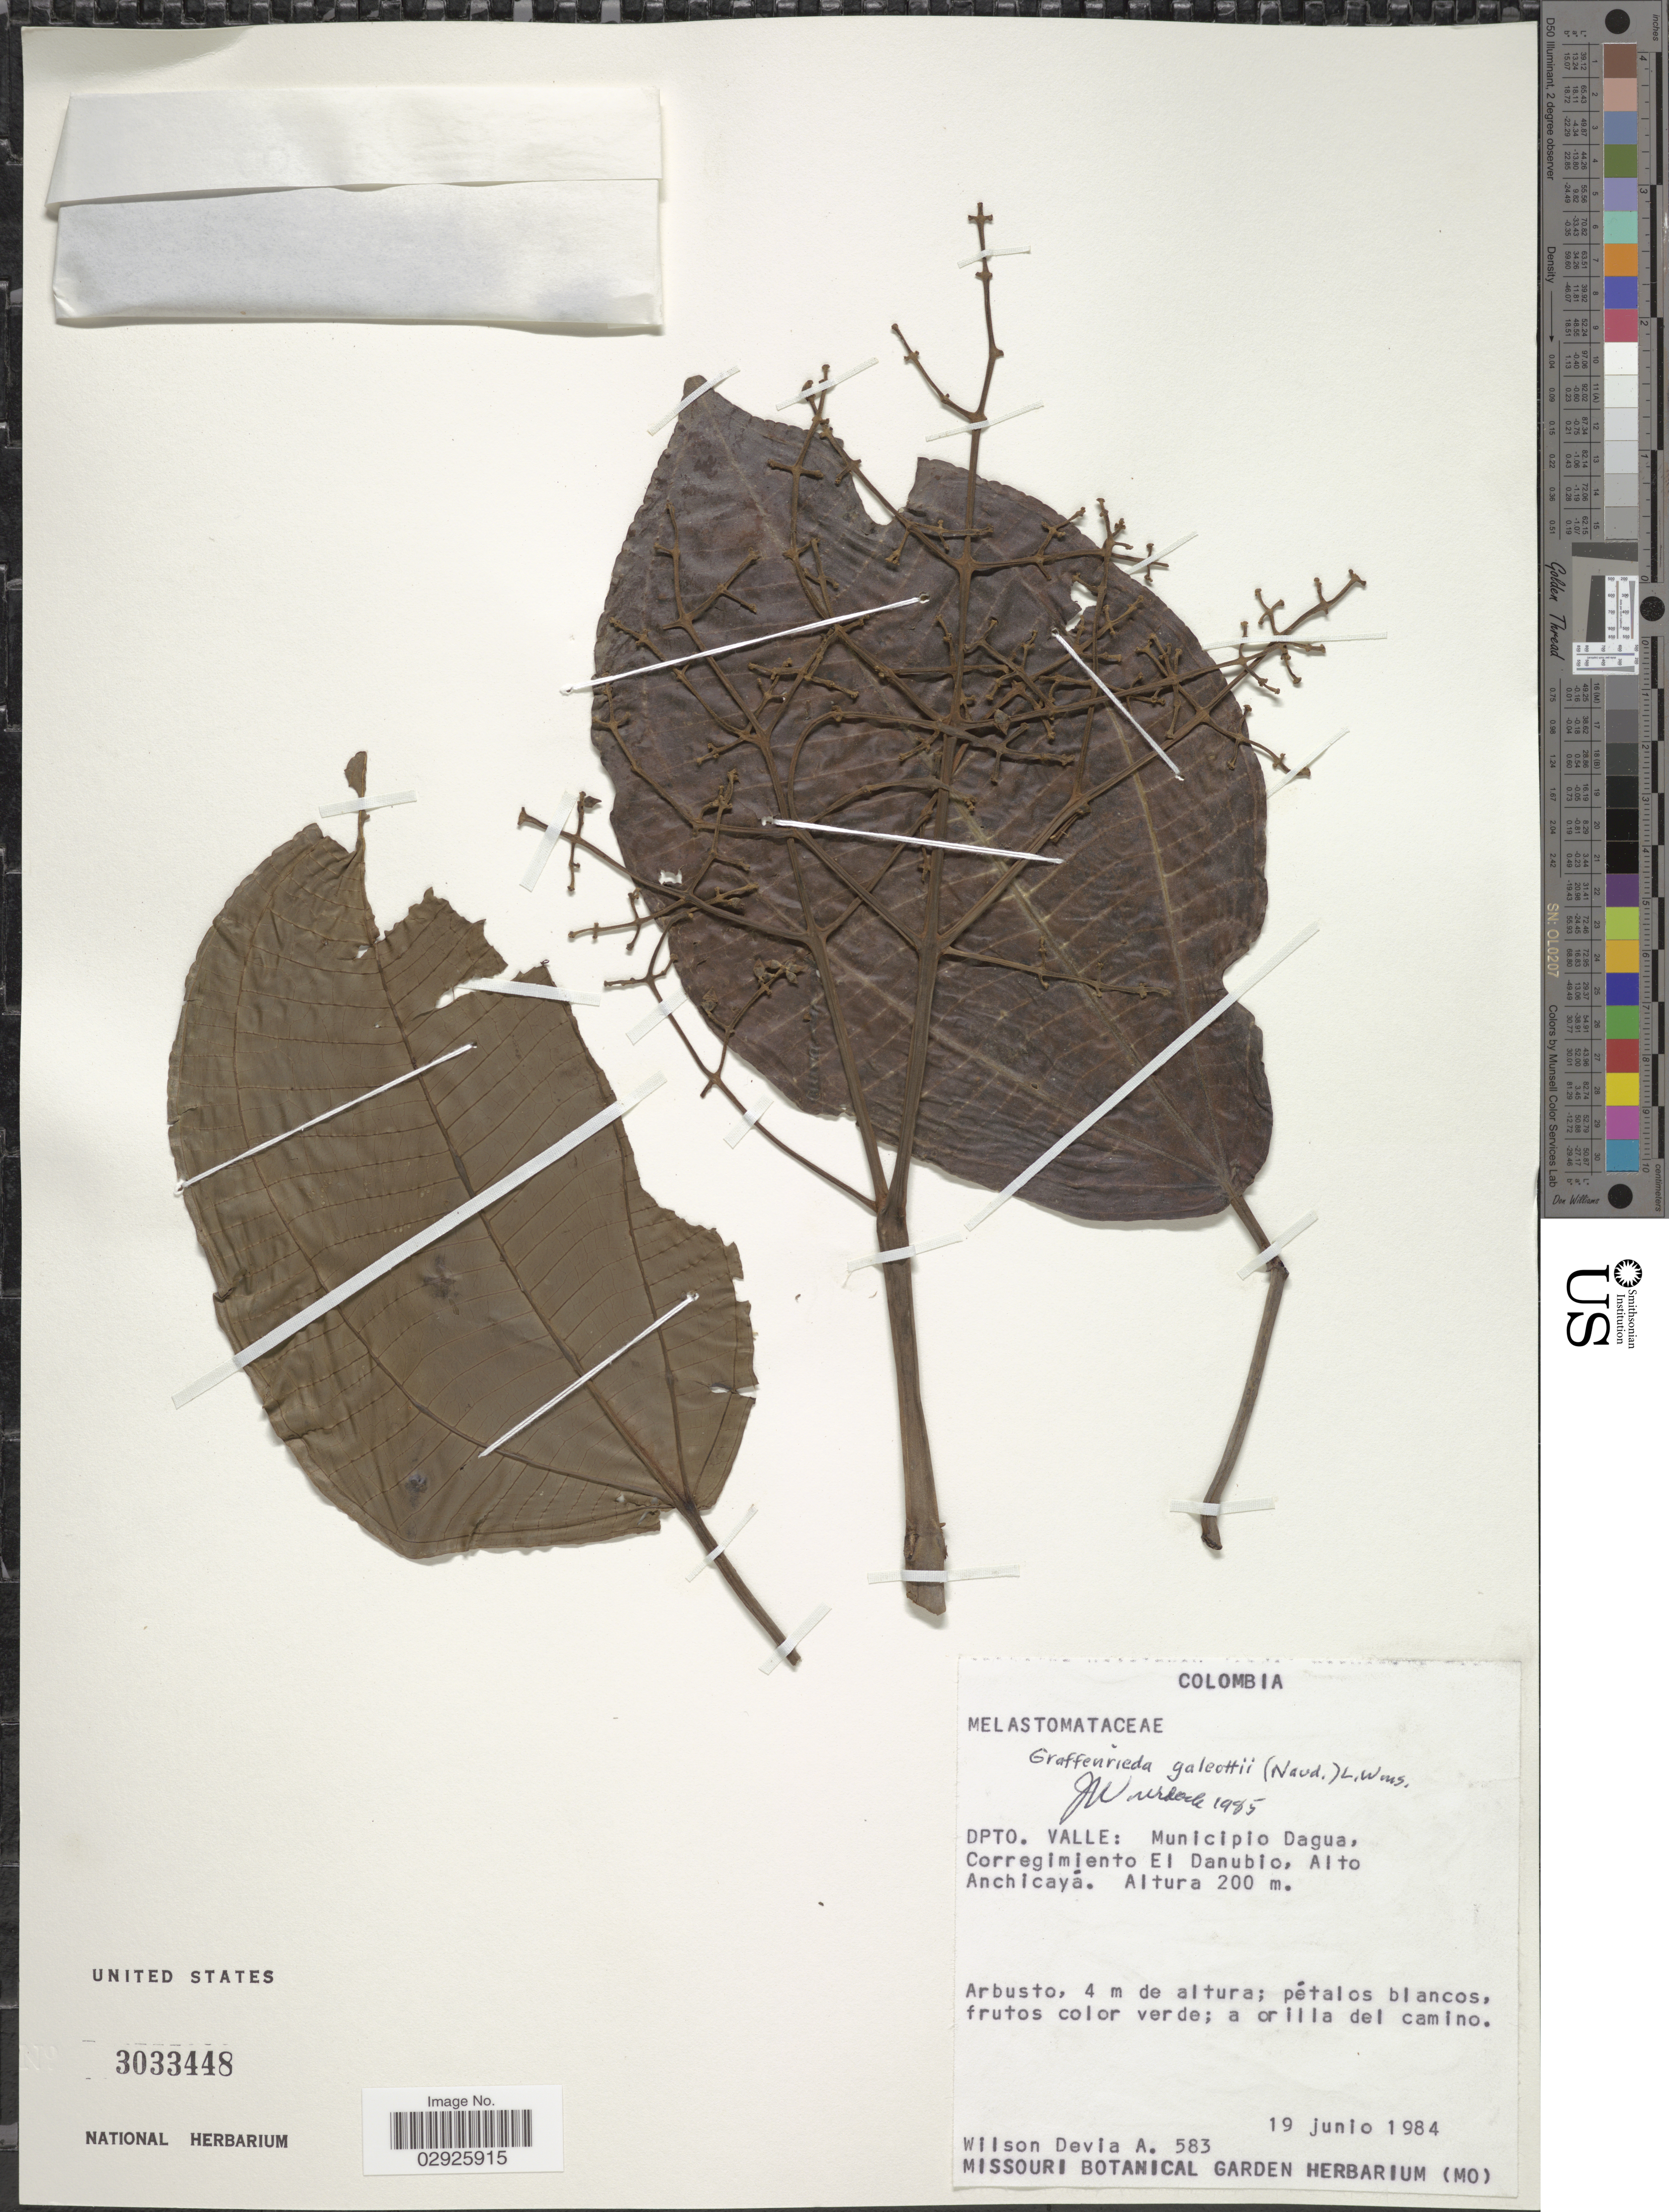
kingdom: Plantae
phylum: Tracheophyta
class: Magnoliopsida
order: Myrtales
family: Melastomataceae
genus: Graffenrieda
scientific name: Graffenrieda galeottii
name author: (Naudin) L.O. Williams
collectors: W. Devia A.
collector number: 583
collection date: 1984-06-19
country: Colombia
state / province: Valle del Cauca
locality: Dpto. Valle: Municipio Dagua, Corregimiento El Danubio, Alto Anchicayá.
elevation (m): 200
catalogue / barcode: US 3033448